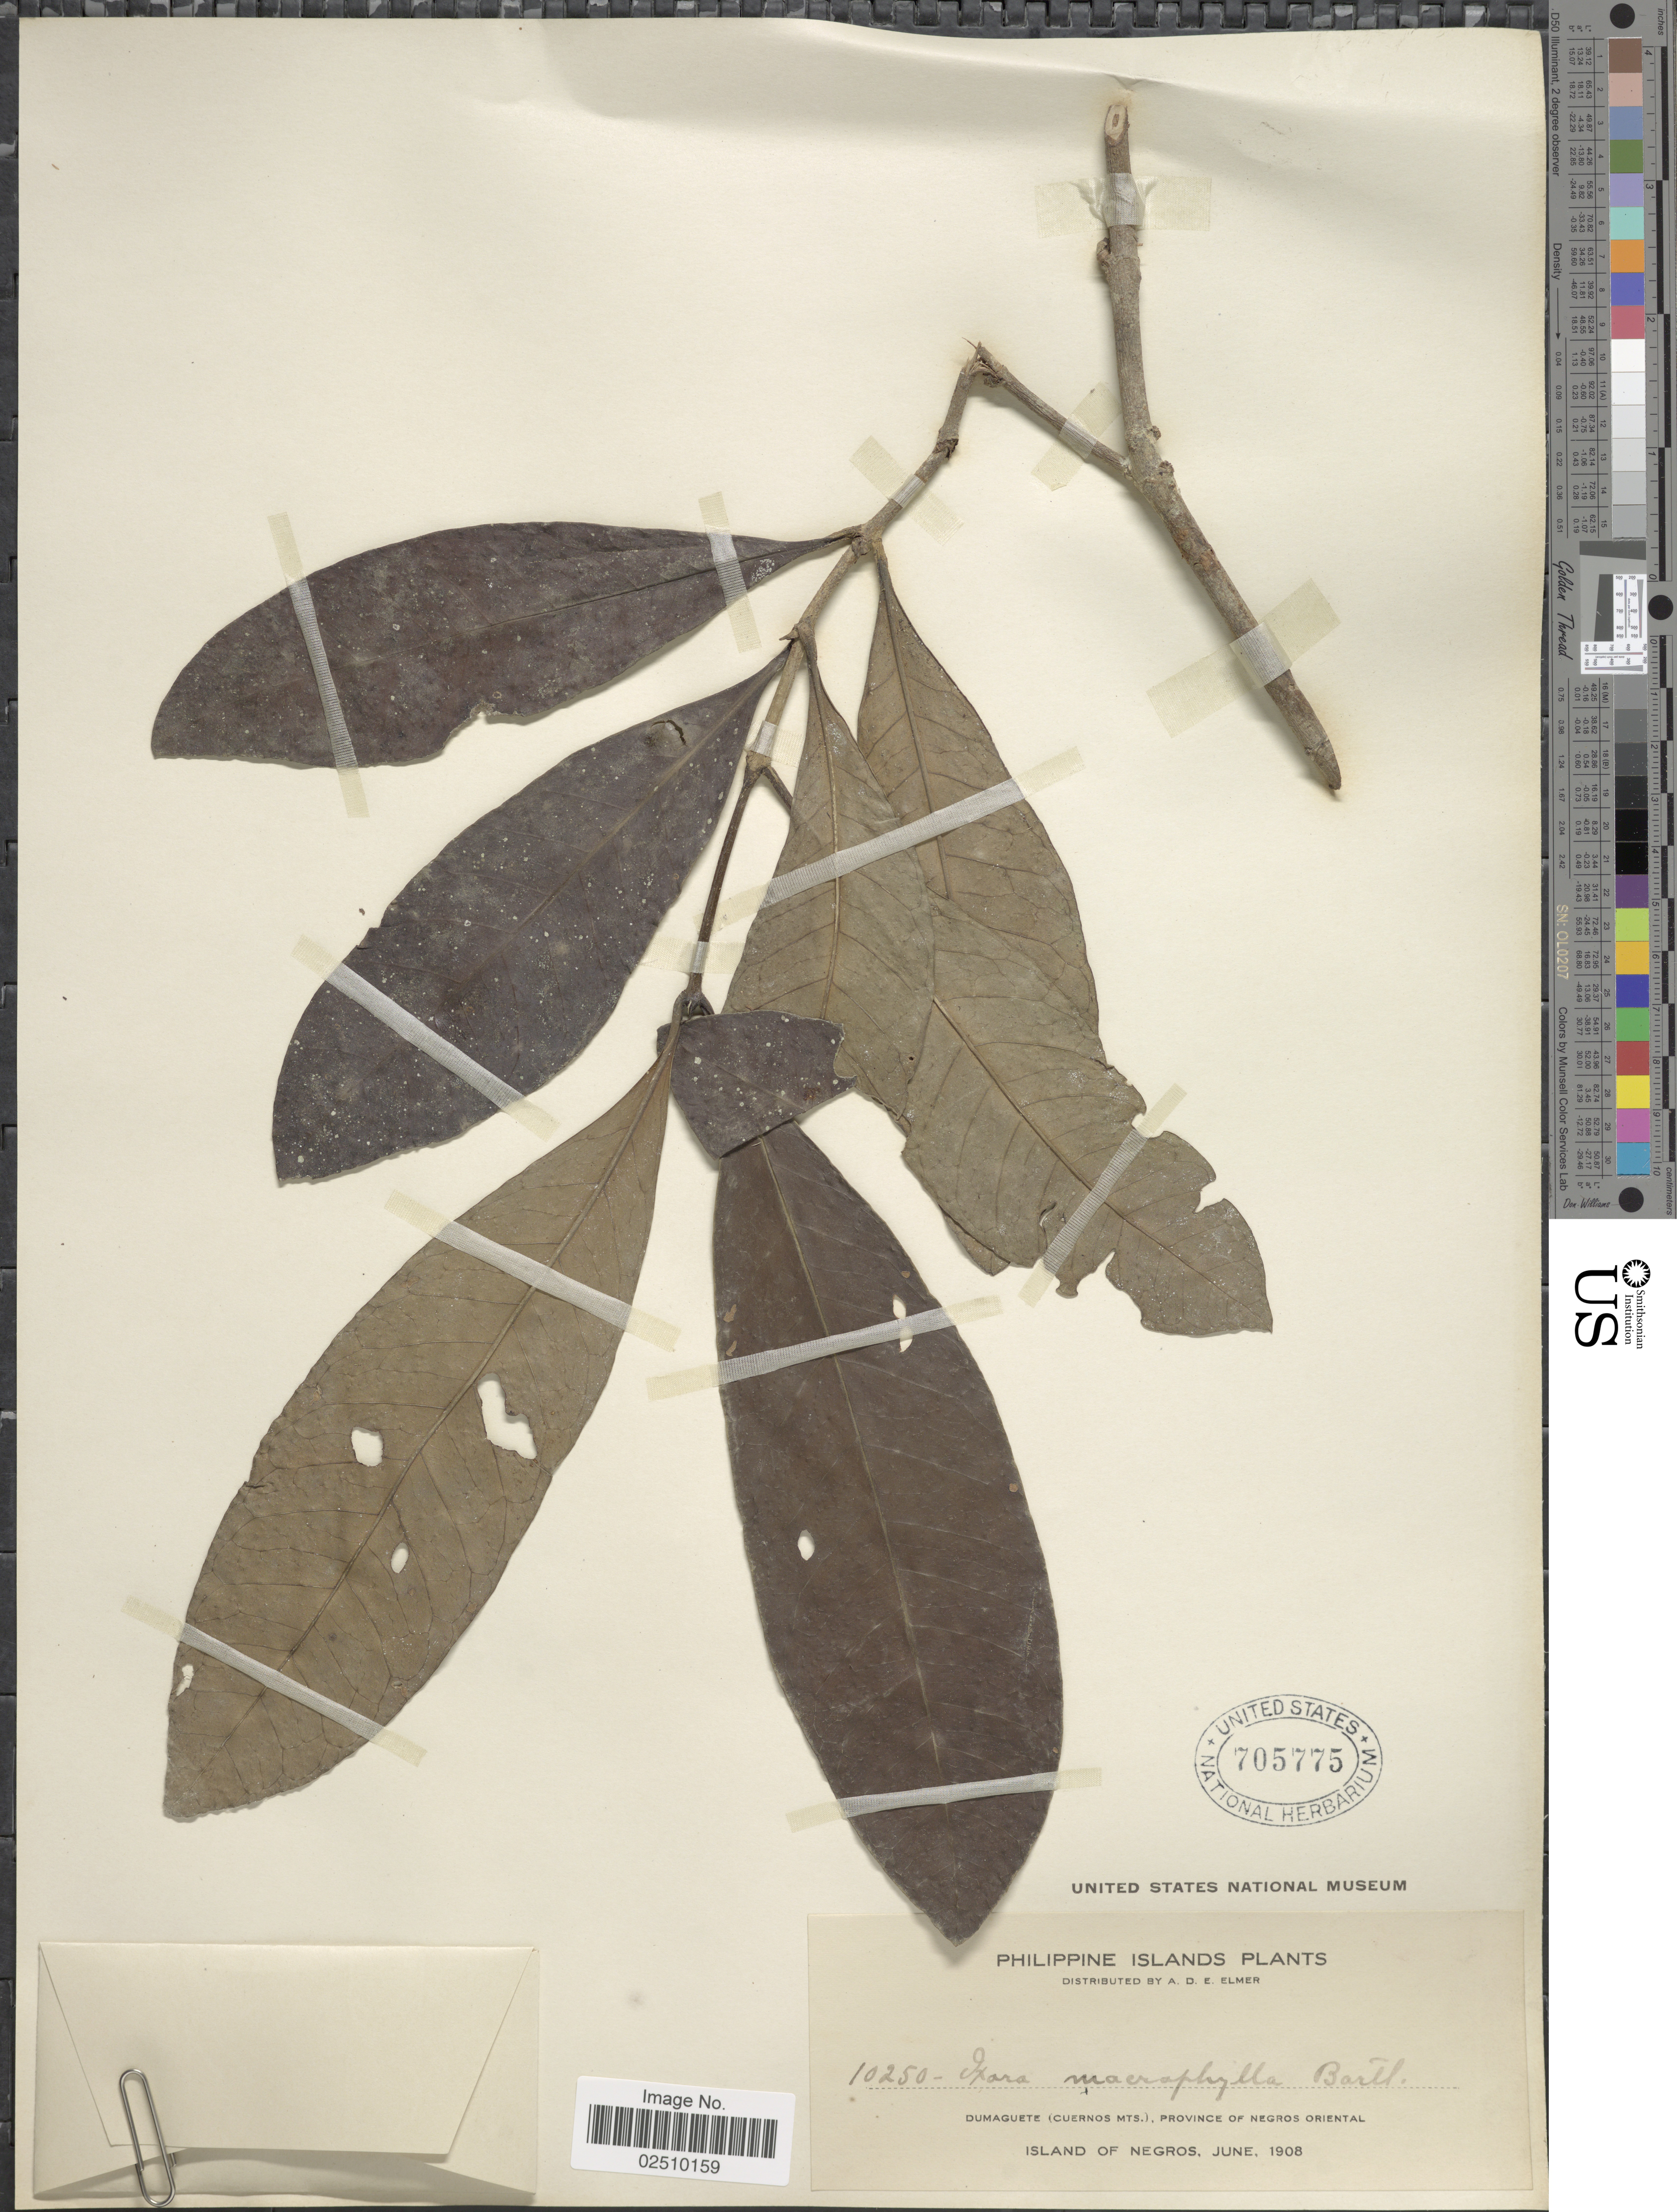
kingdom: Plantae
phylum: Tracheophyta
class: Magnoliopsida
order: Gentianales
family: Rubiaceae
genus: Ixora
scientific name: Ixora macrophylla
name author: Bartl. ex DC.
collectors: A. D. E. Elmer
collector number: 10250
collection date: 1908-06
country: Philippines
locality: Philippine Islands. Dumaguete (Cuernos Mts.), Province of Negros Oriental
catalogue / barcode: US 705775